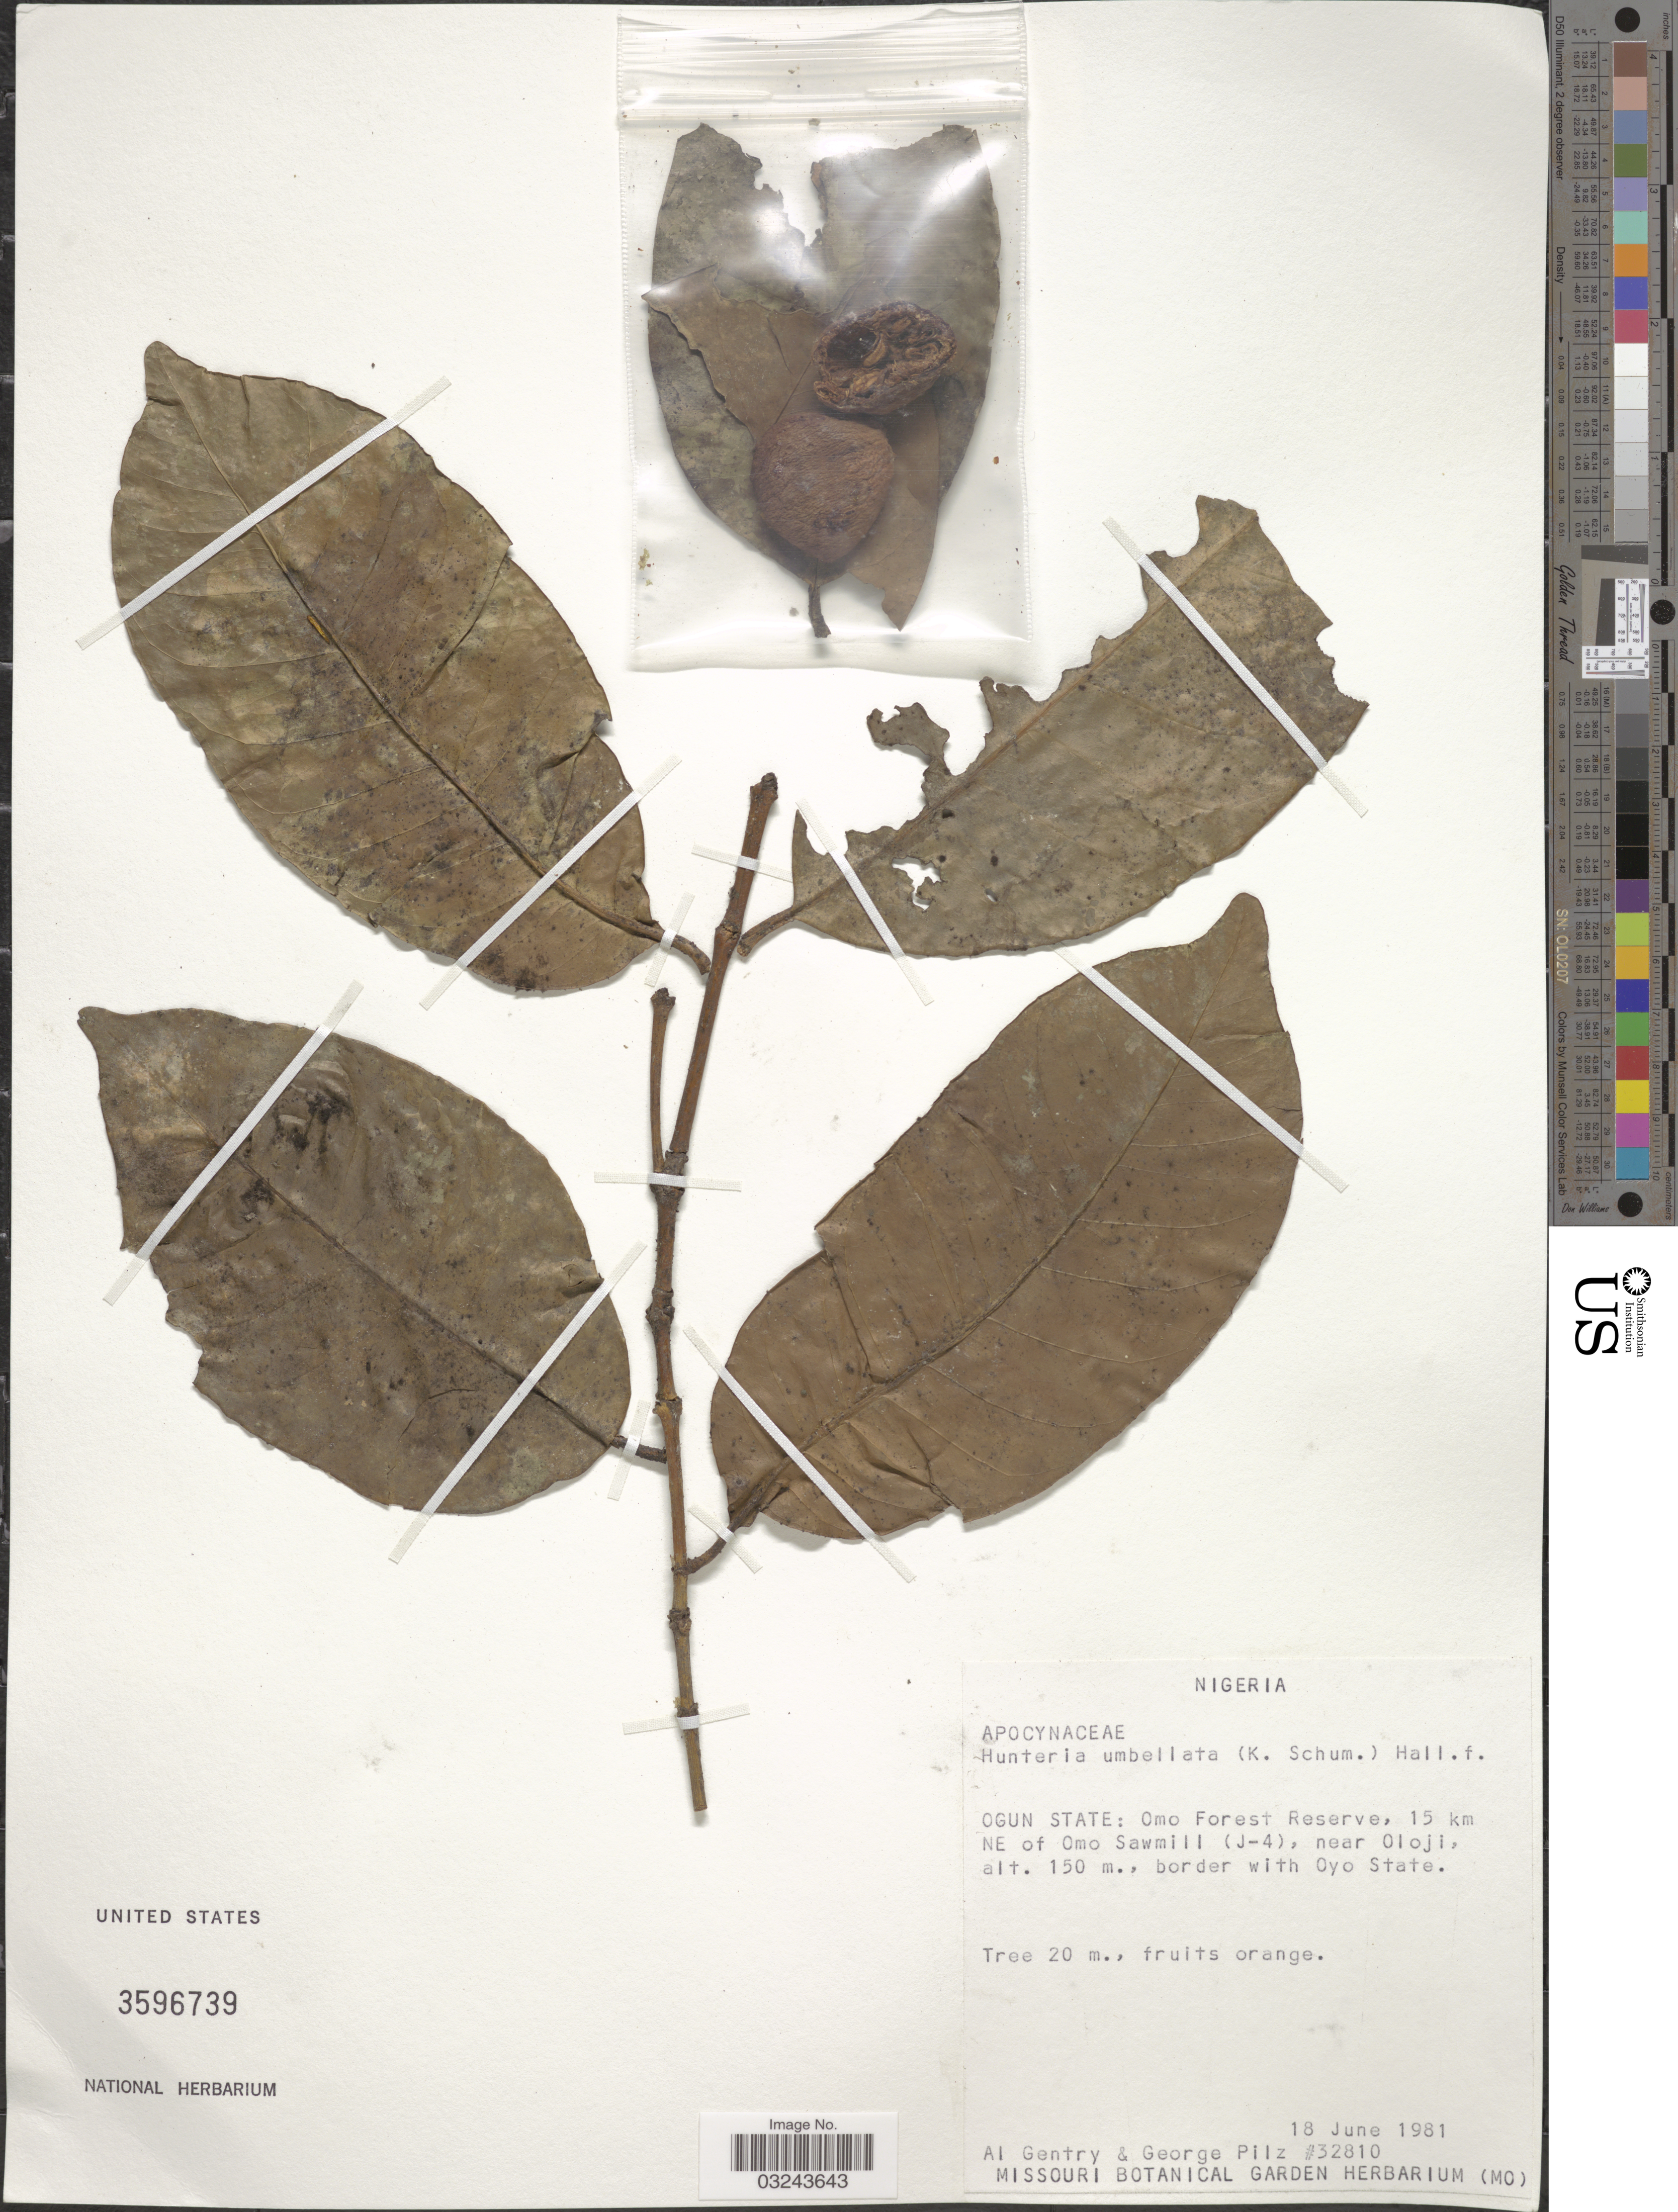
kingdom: Plantae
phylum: Tracheophyta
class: Magnoliopsida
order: Gentianales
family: Apocynaceae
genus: Hunteria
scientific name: Hunteria umbellata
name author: (K. Schum.) Hallier f.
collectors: A. H. Gentry & G. E. Pilz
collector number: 32810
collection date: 1981-06-18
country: Nigeria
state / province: Ogun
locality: Omo Forest Reserve, 15 km NE of Omo Sawmill (J-4), near Oloji, border with Oyo State.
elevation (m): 150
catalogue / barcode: US 3596739